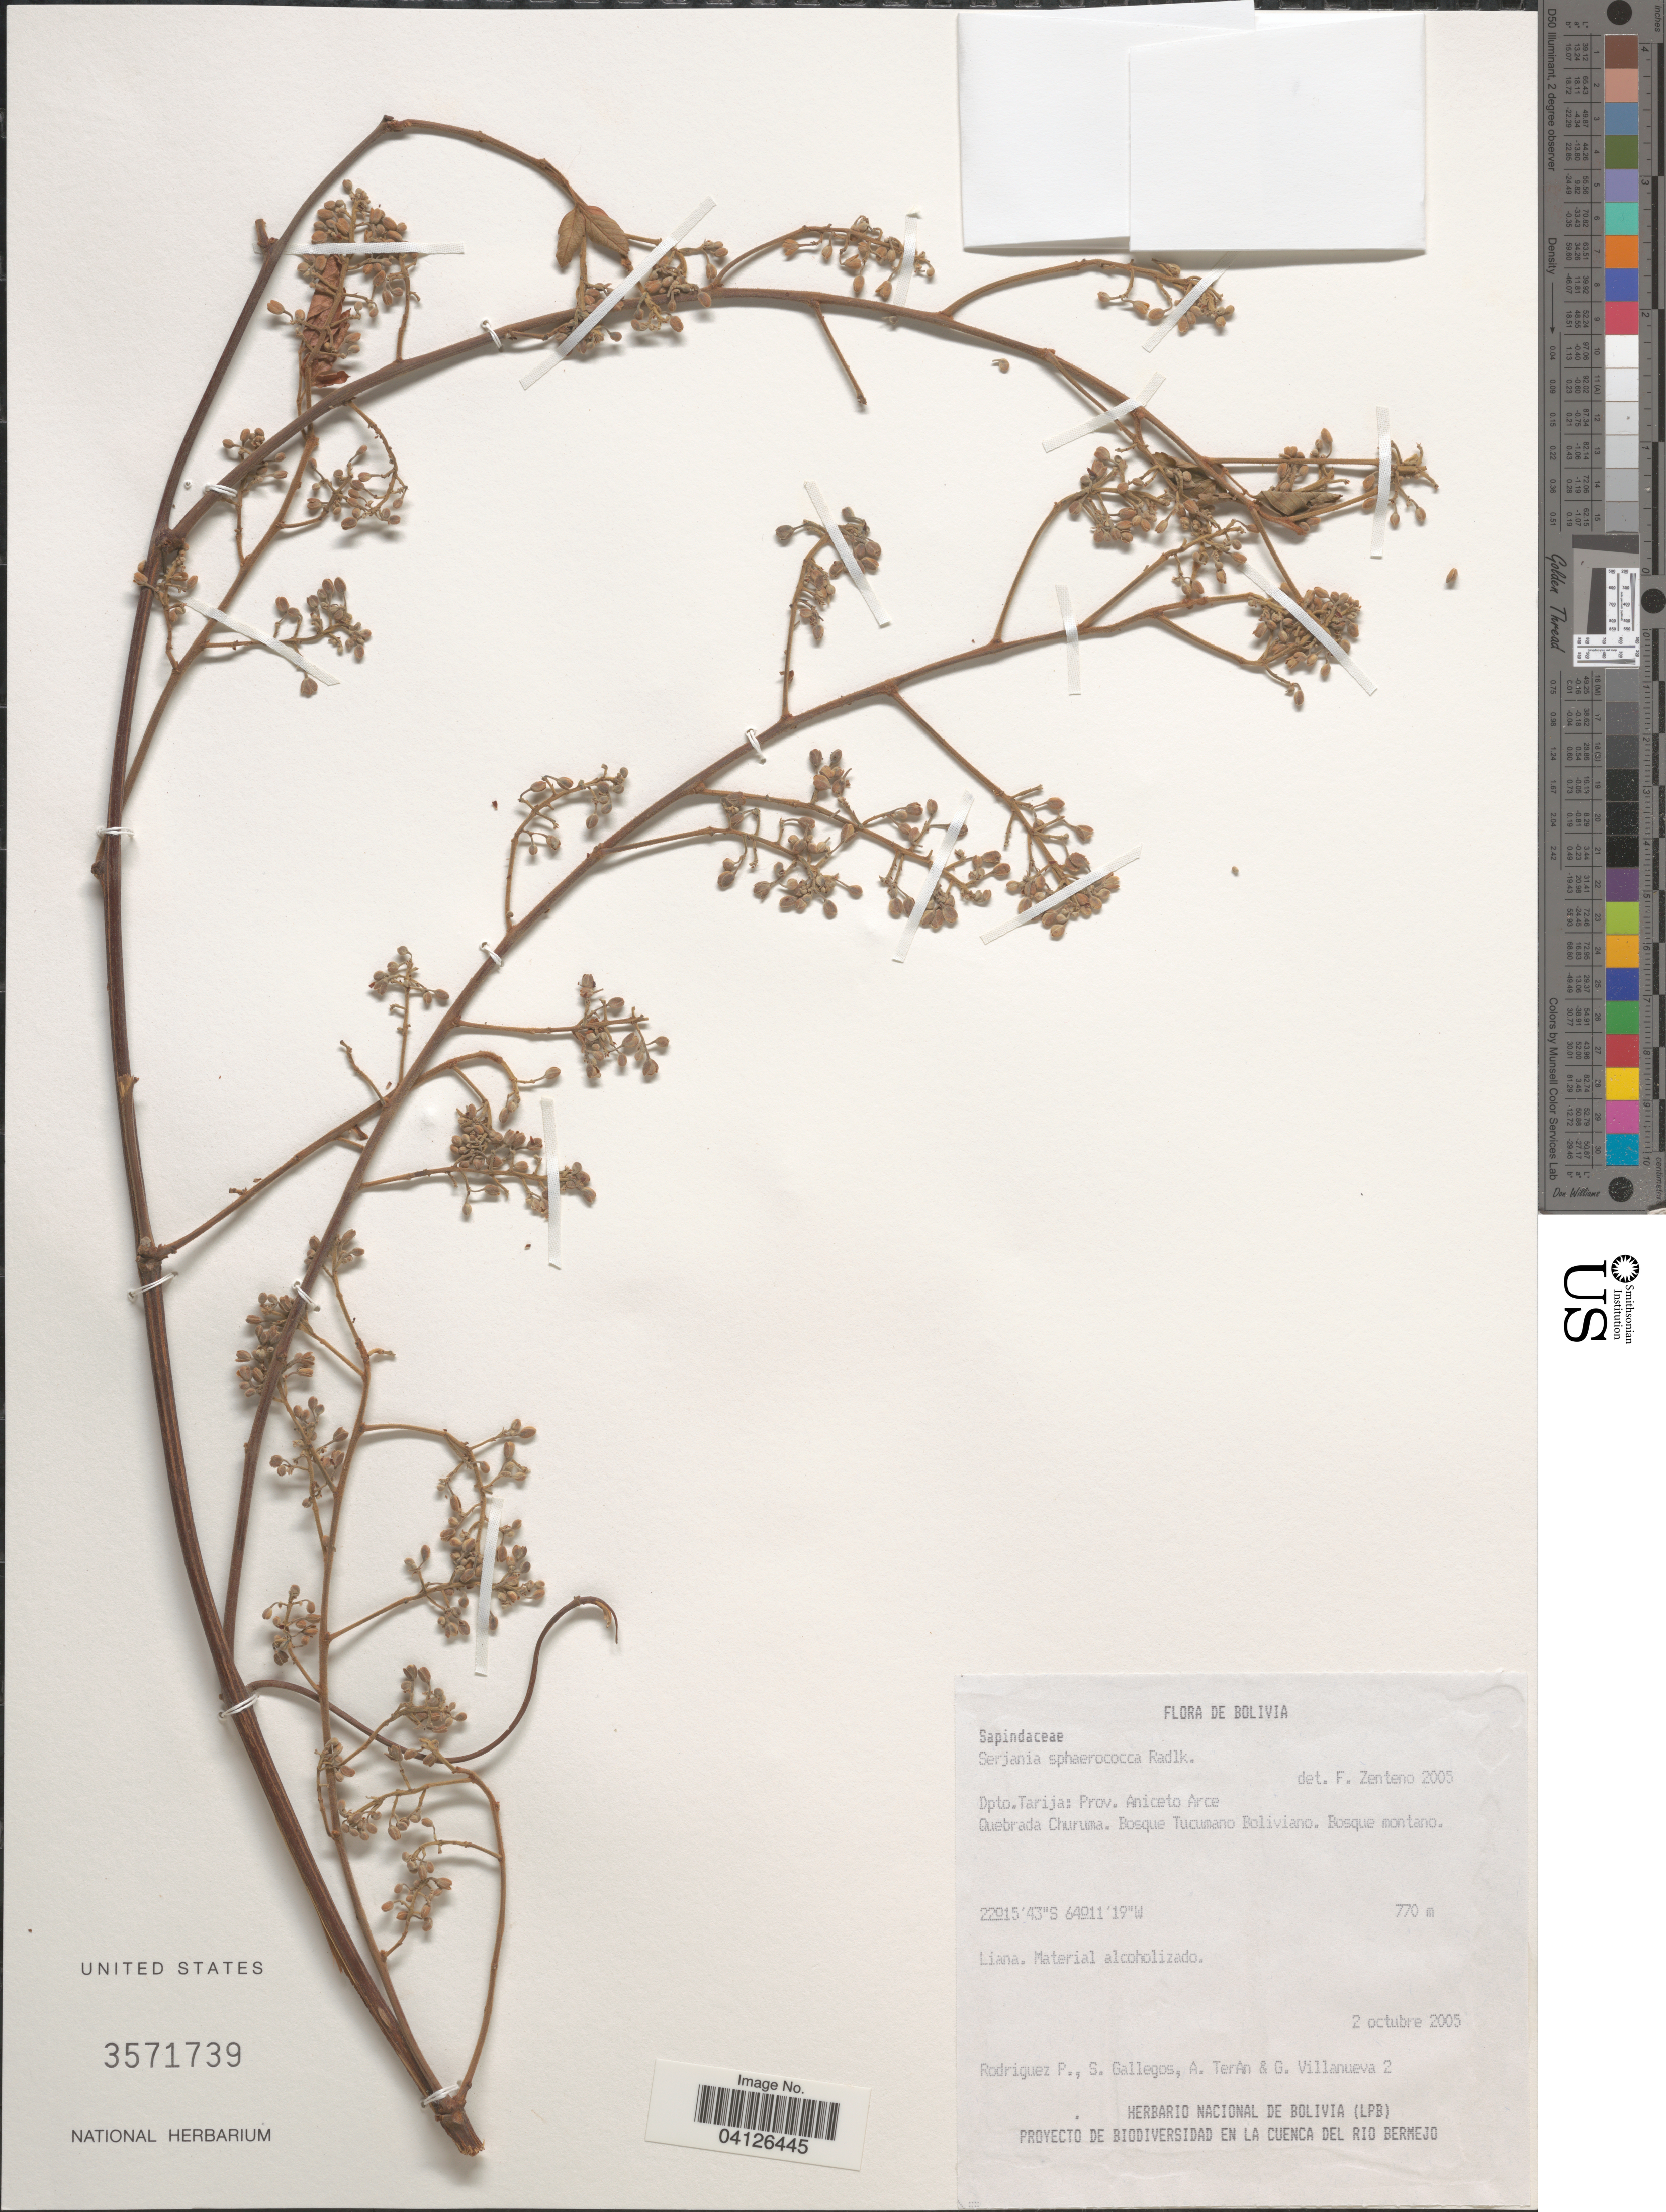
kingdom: Plantae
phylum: Tracheophyta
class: Magnoliopsida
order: Sapindales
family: Sapindaceae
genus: Serjania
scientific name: Serjania sphaerococca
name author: Radlk.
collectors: P. Rodriguez, S. Gallegos, A. Teran & G. Villanueva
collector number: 2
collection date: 2005-10-02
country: Bolivia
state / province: Tarija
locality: Dpto. Tarija: Prov. Aniceto Arce. Quebrada Churuma. Bosque Tucumano Boliviano.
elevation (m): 770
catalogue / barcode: US 3571739